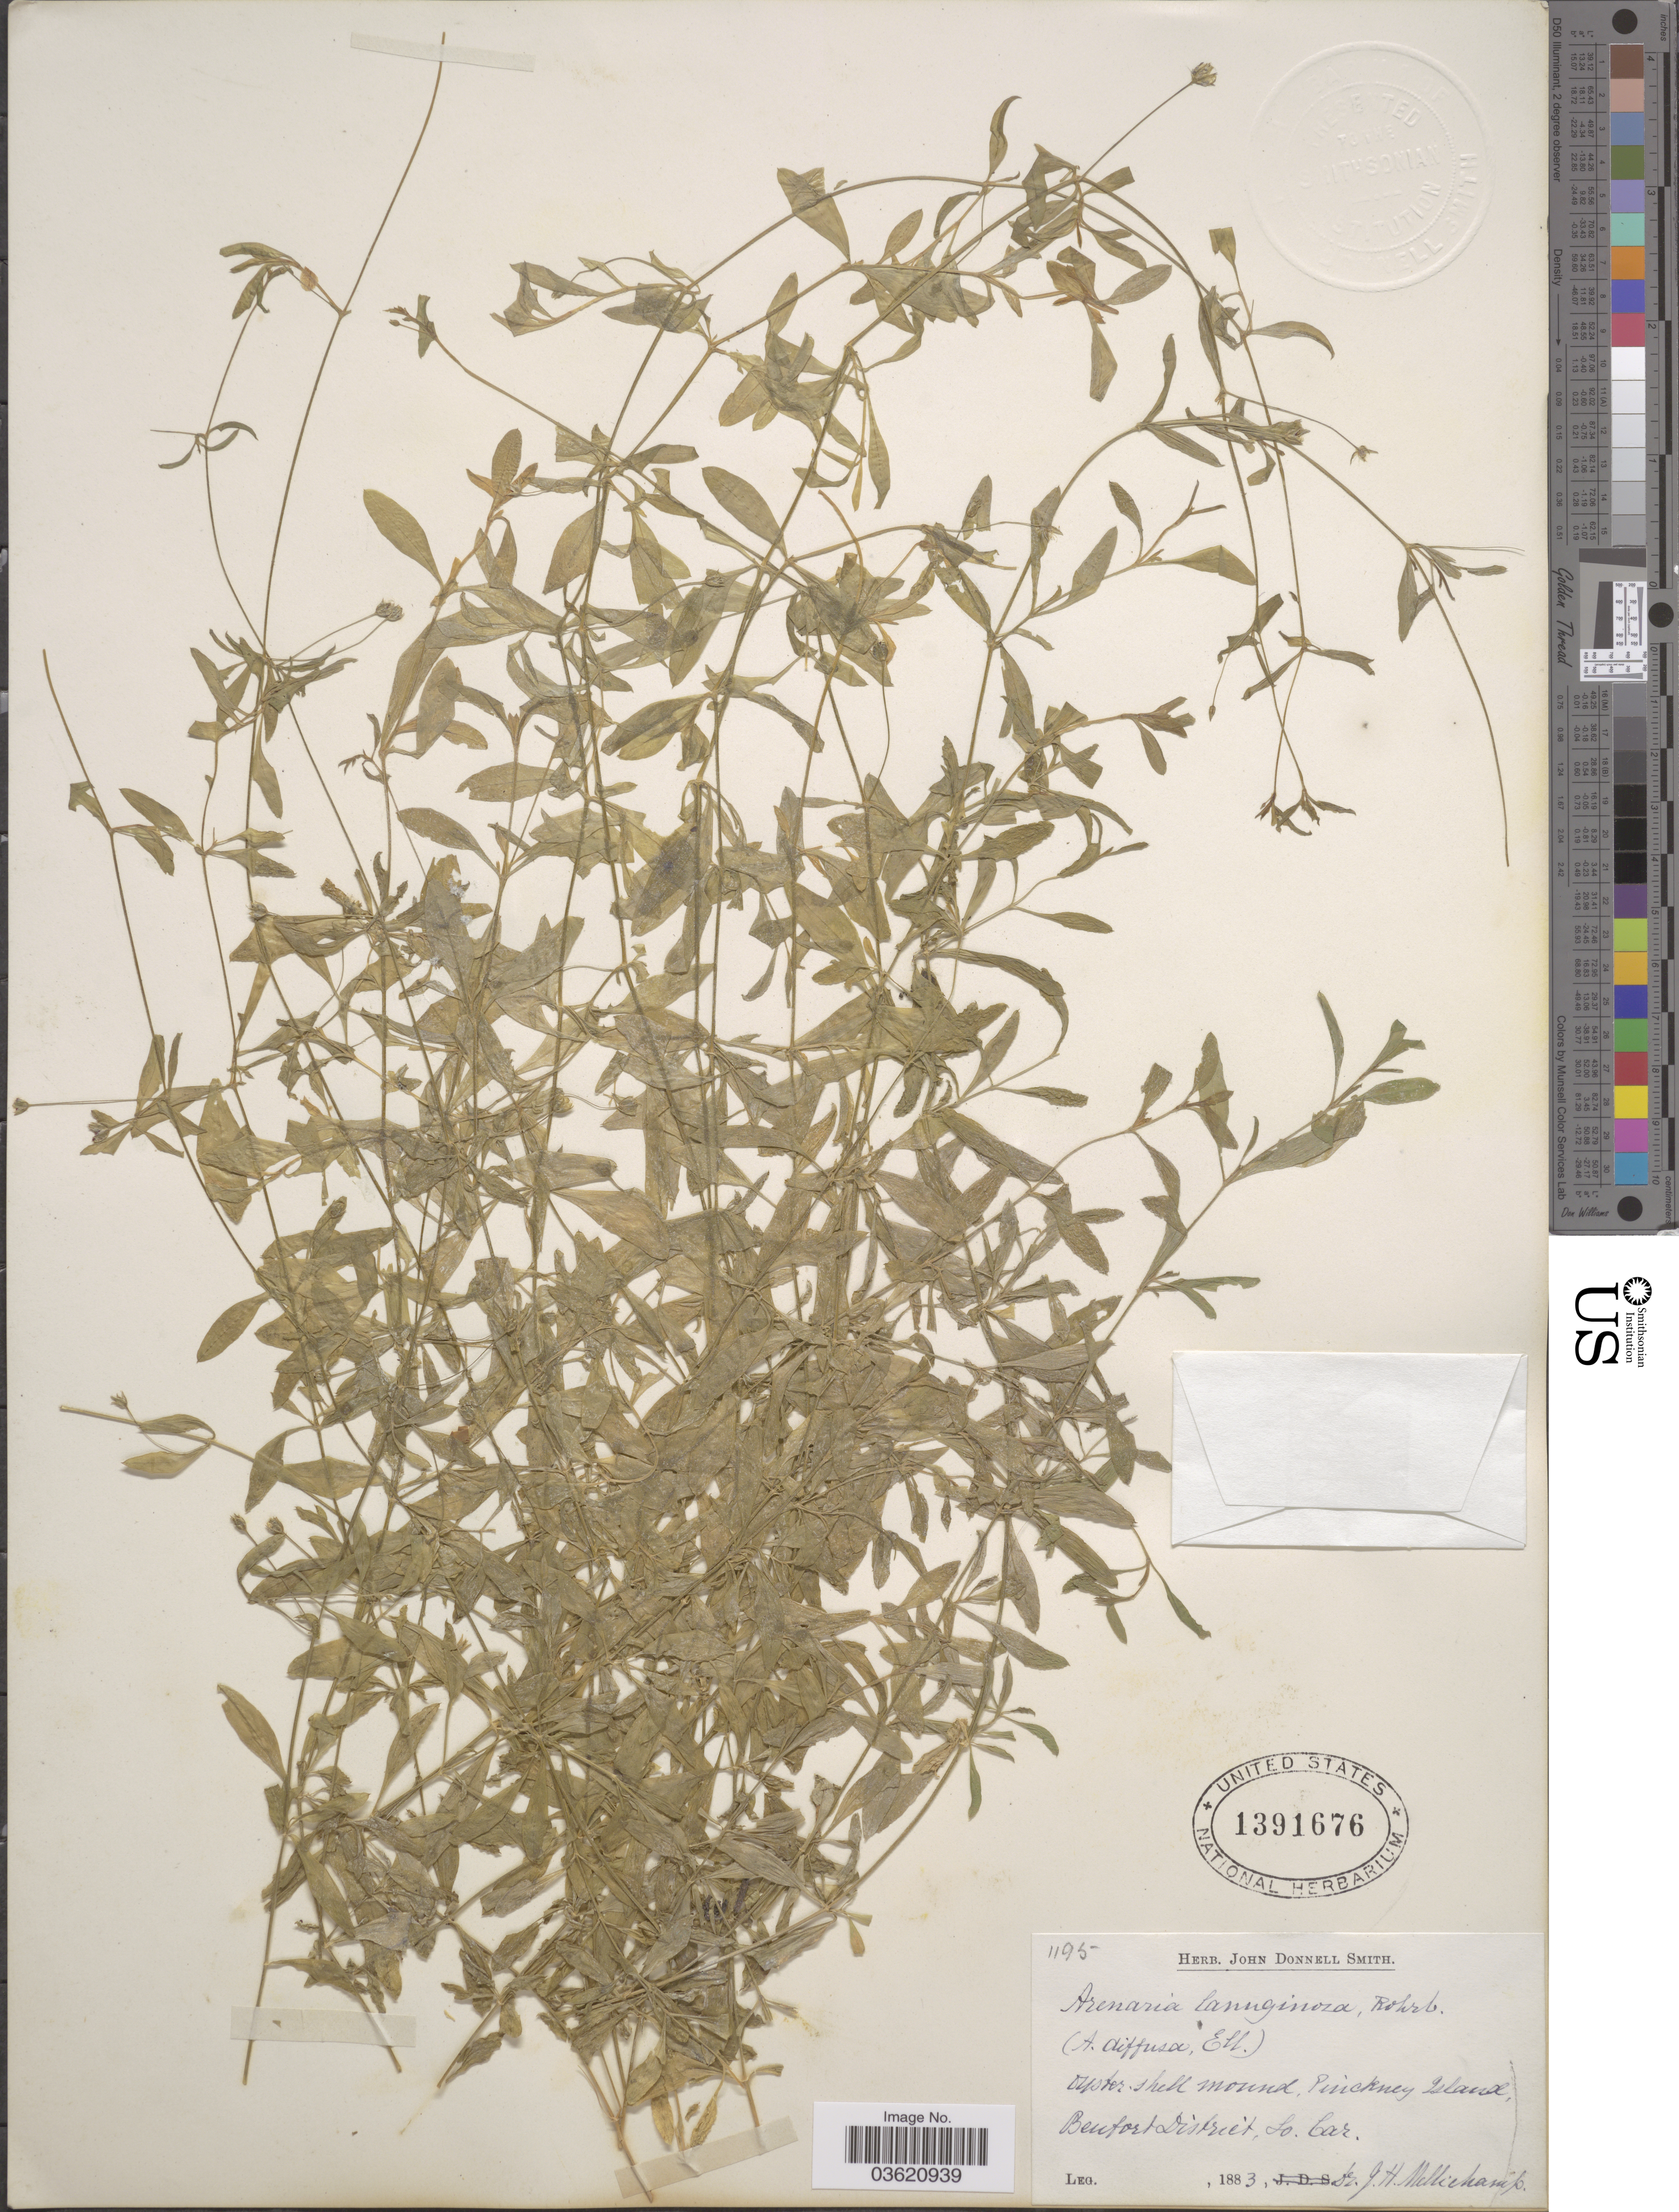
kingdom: Plantae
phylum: Tracheophyta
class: Magnoliopsida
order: Caryophyllales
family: Caryophyllaceae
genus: Arenaria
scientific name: Arenaria lanuginosa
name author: (Michx.) Rohrb.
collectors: Q. Mellichamp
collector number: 1195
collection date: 1883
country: United States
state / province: South Carolina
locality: Pinckney Island, Beufort District.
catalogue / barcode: US 1391676